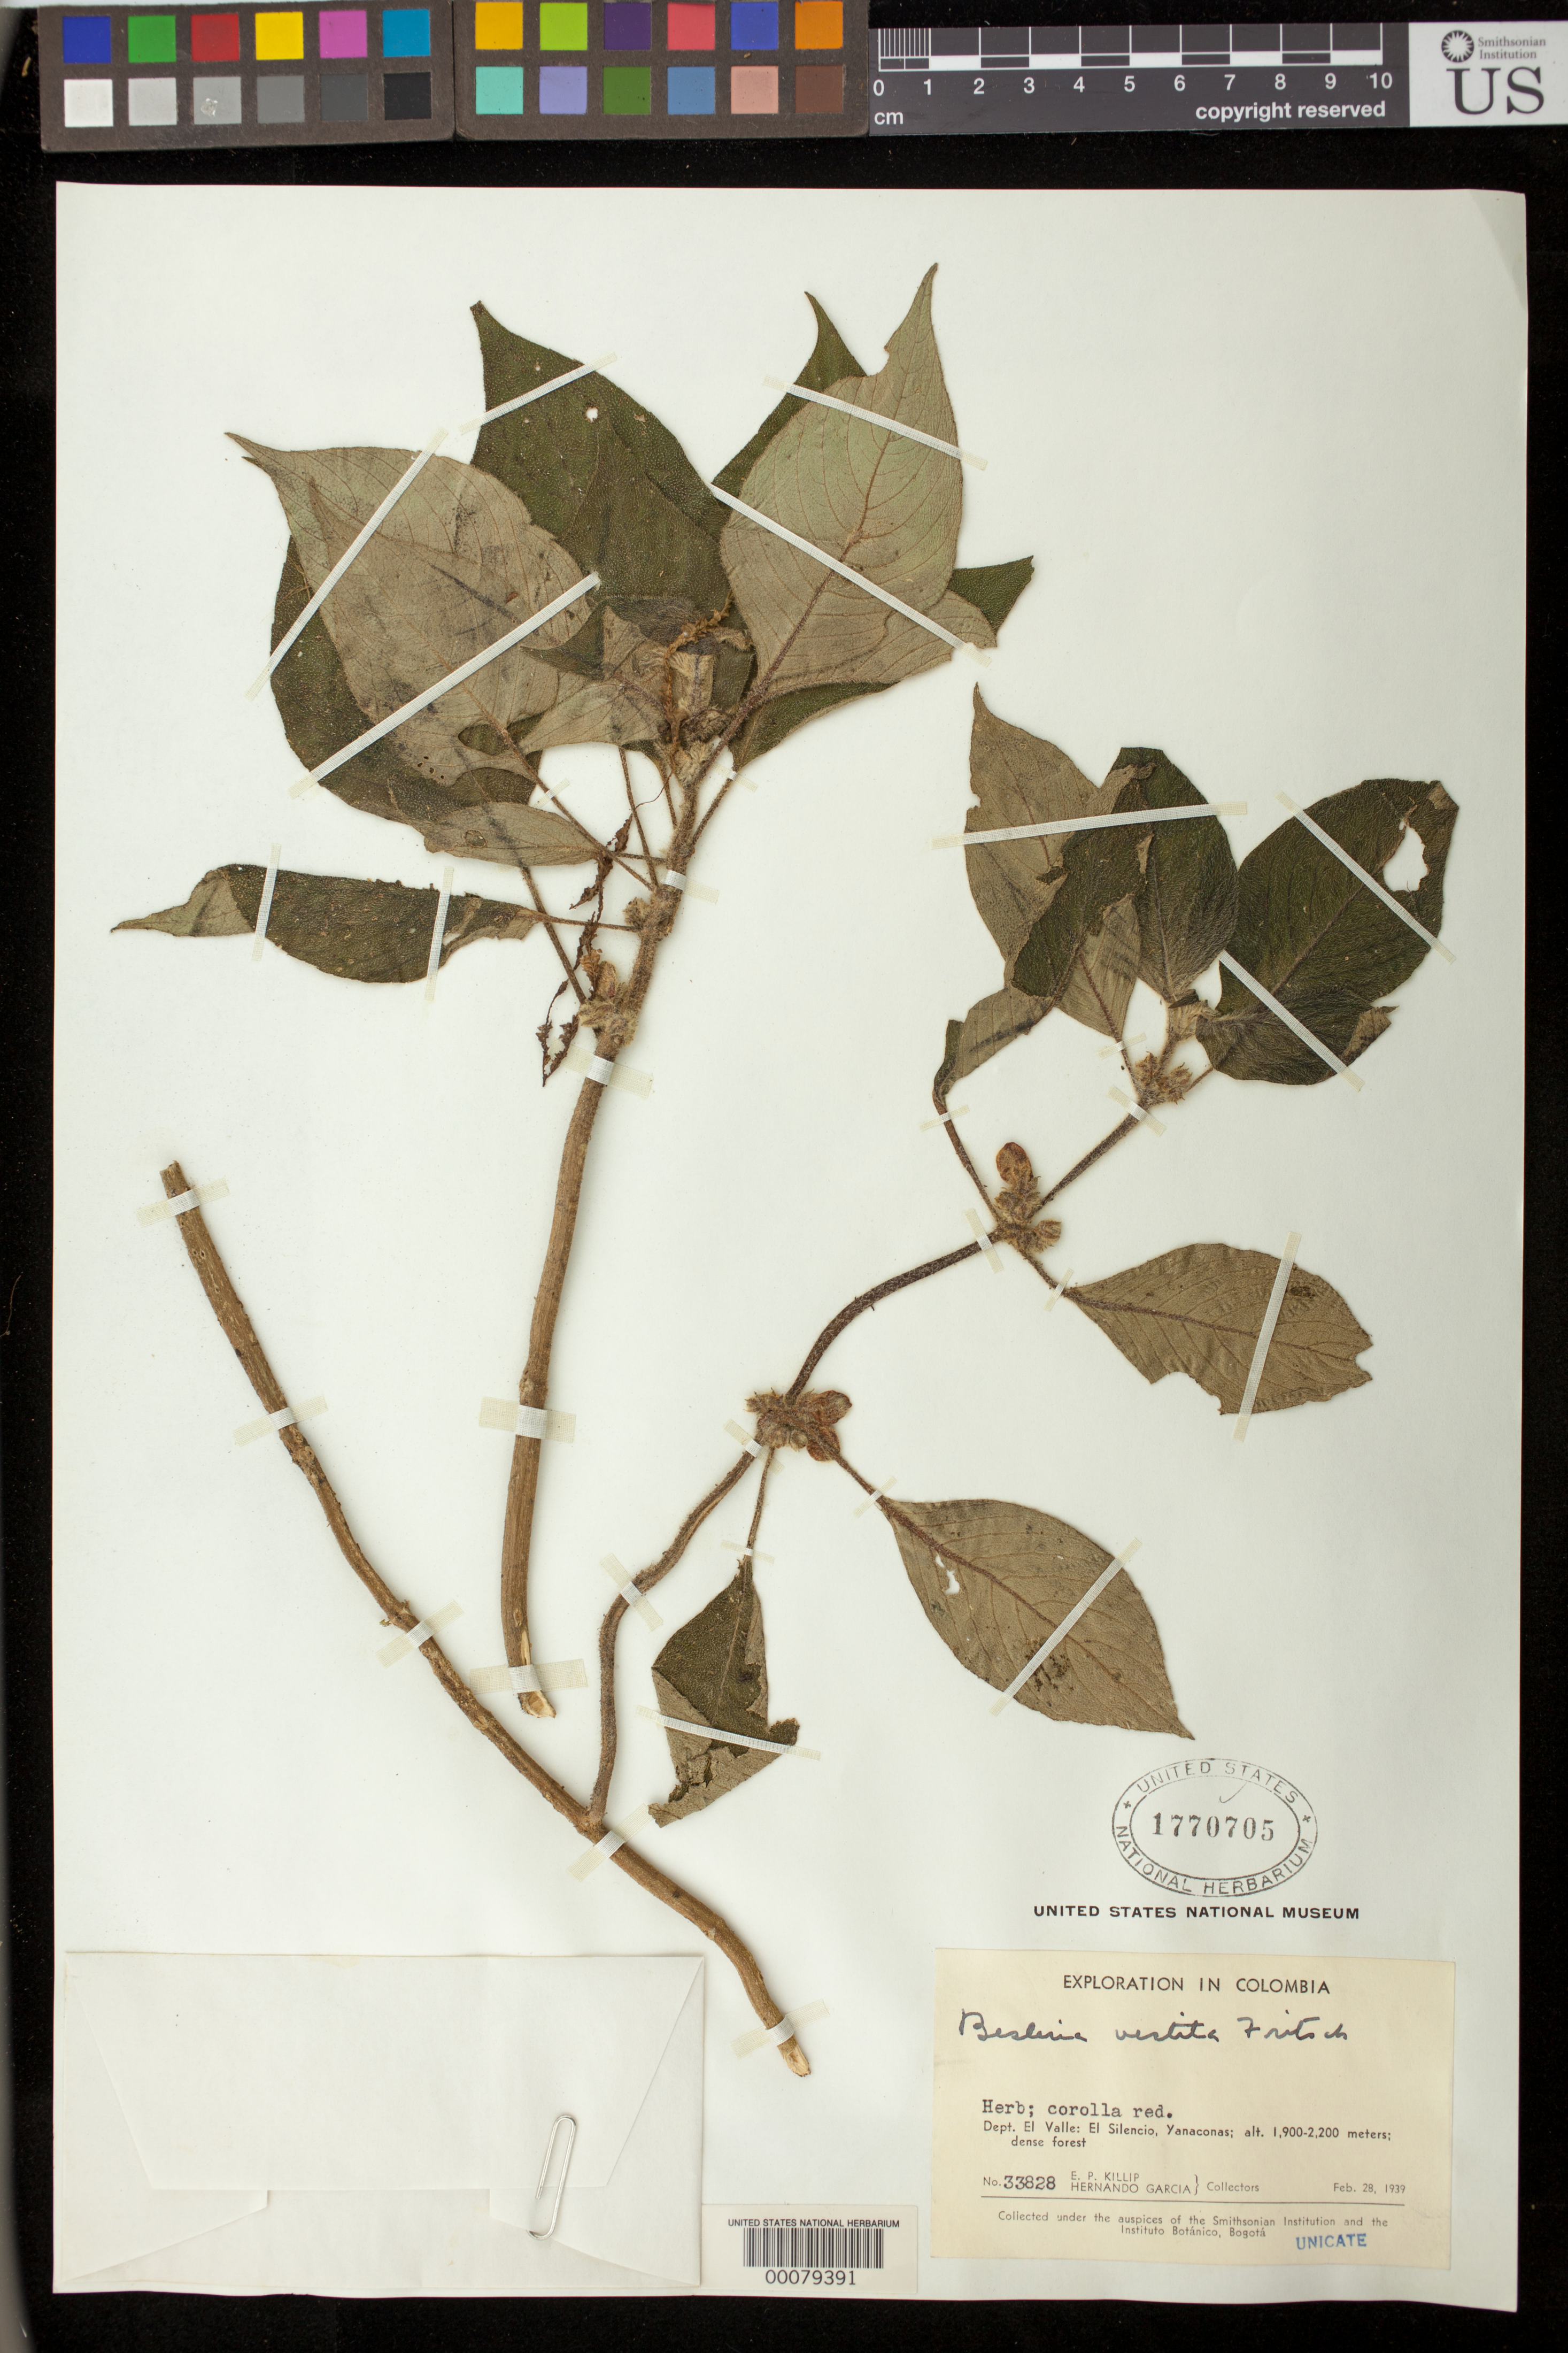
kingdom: Plantae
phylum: Tracheophyta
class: Magnoliopsida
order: Lamiales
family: Gesneriaceae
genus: Besleria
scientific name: Besleria vestita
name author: Fritsch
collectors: E. P. Killip & H. Garcia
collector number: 33828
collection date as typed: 28 Feb 1939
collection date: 1939-02-28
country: Colombia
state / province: Valle del Cauca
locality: El Silencio, Yanaconas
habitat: Dense forest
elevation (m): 1900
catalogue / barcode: US 1770705